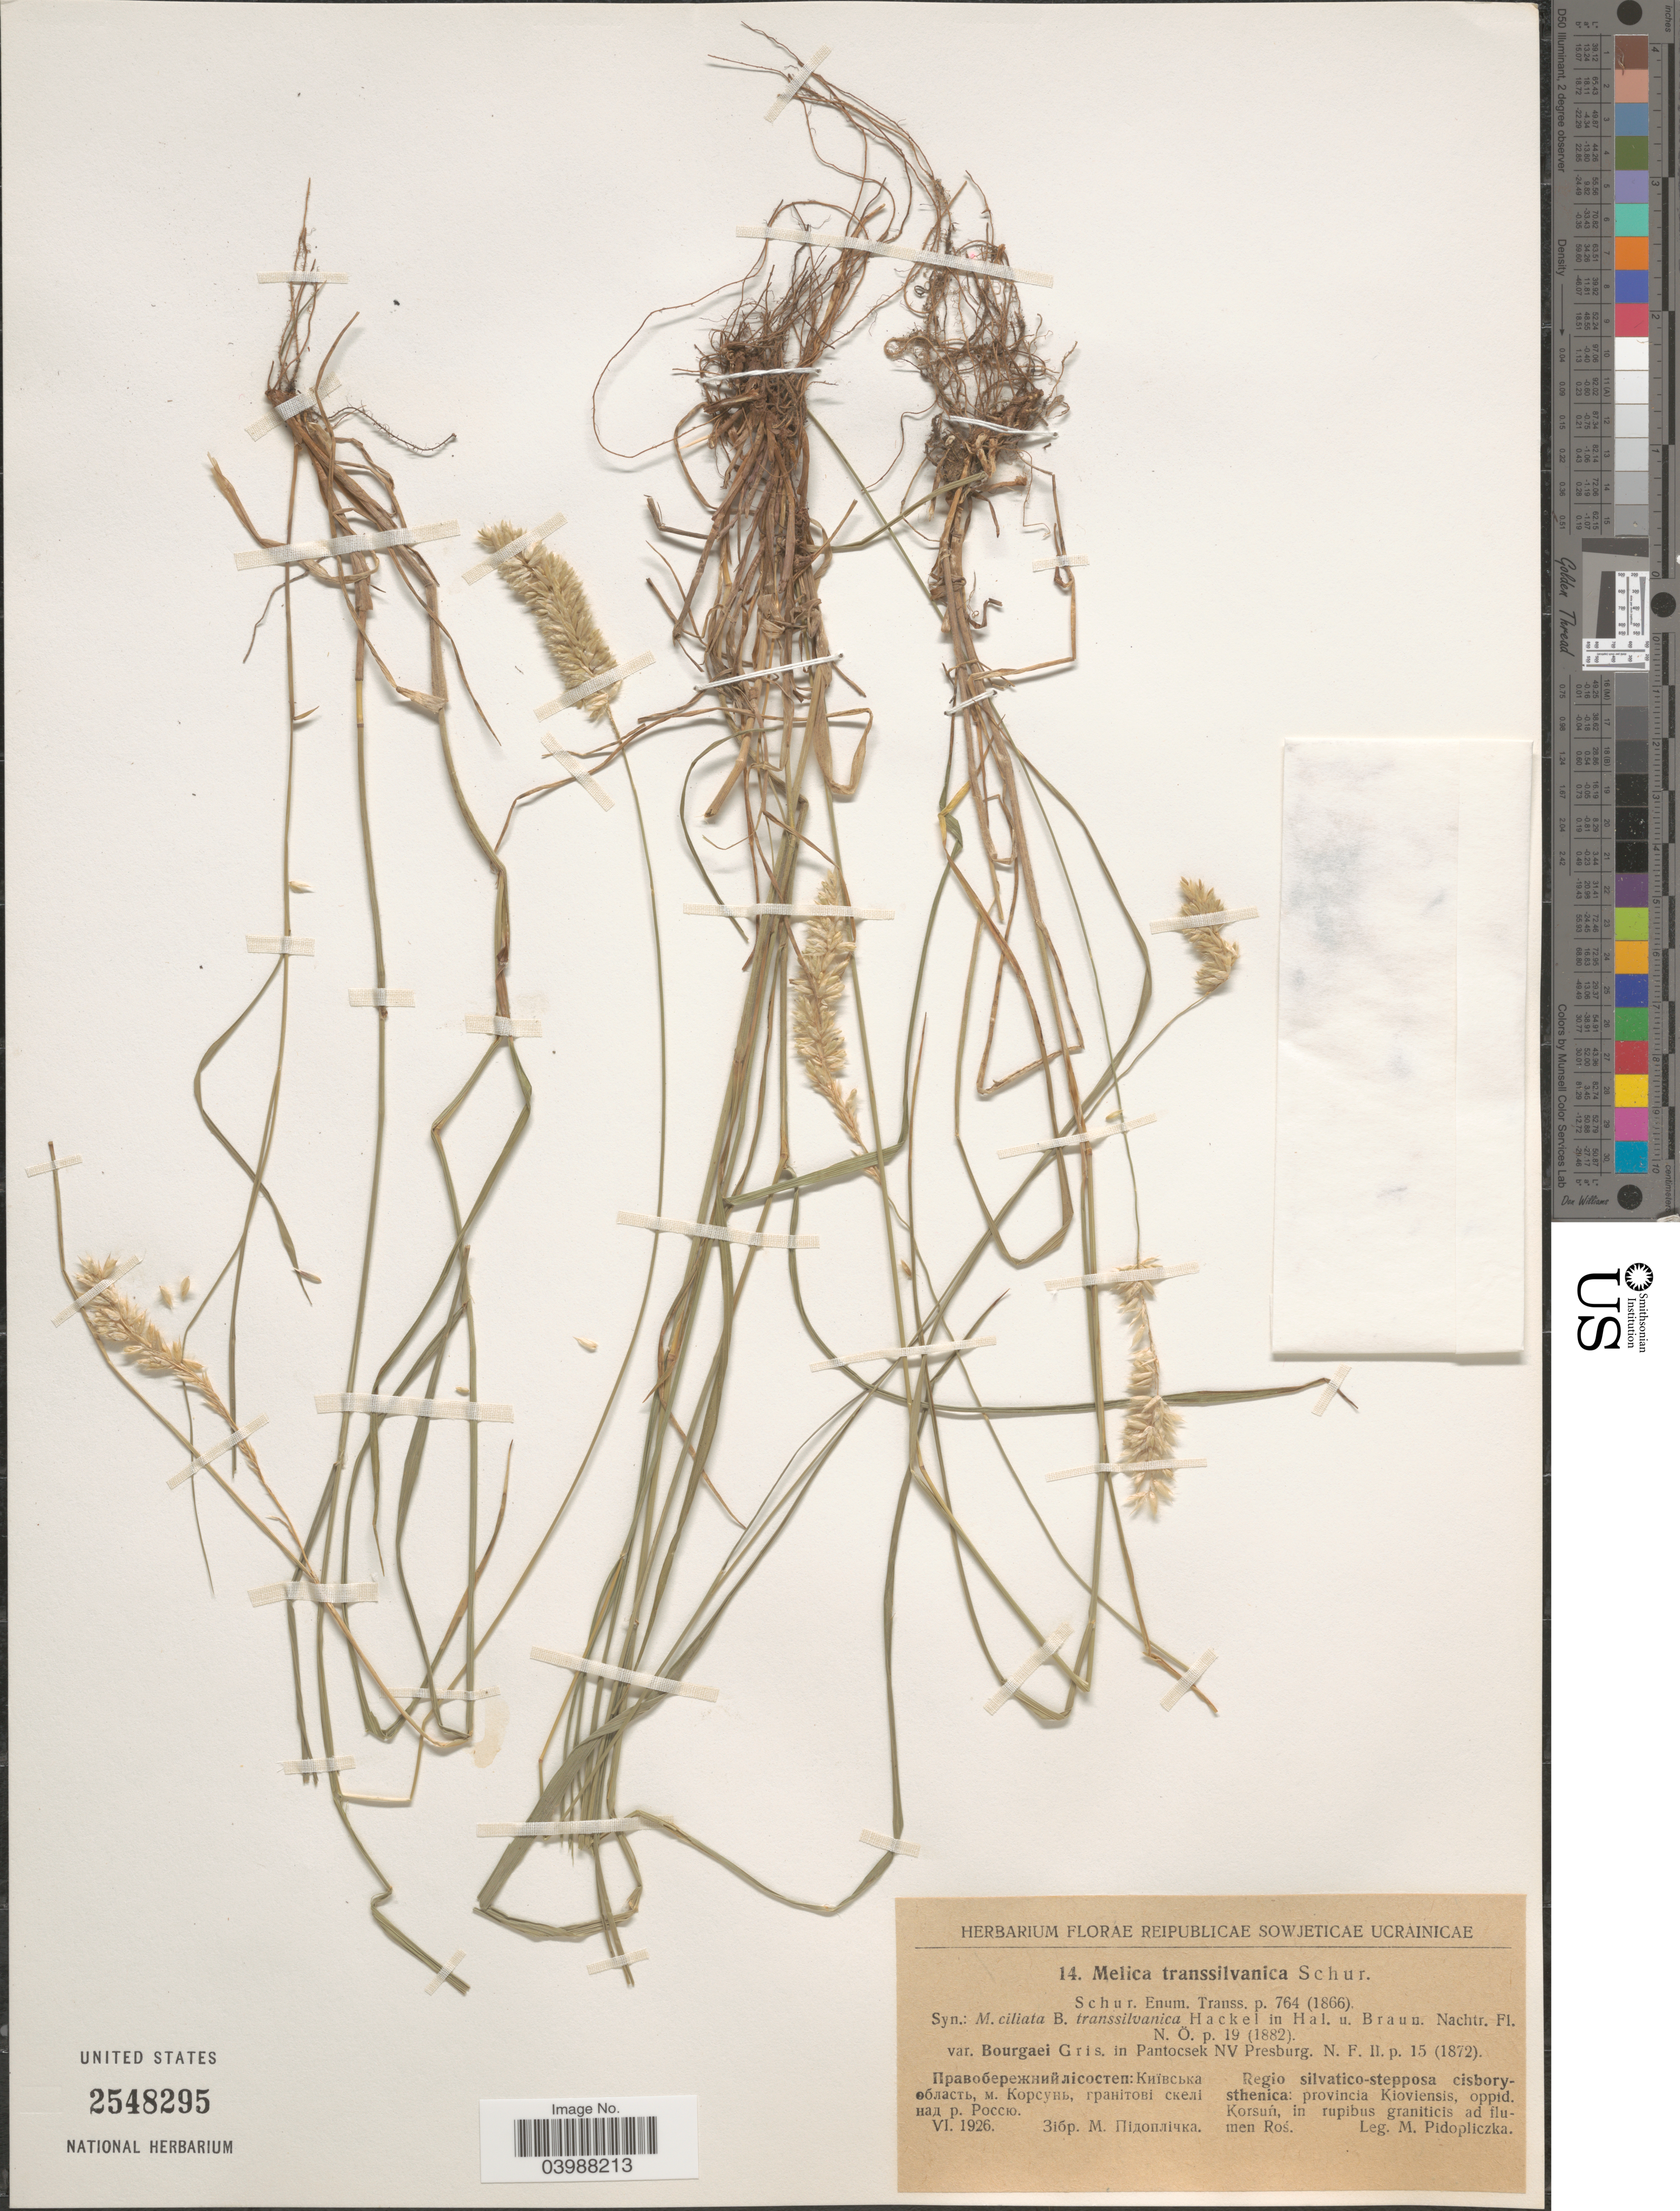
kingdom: Plantae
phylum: Tracheophyta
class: Liliopsida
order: Poales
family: Poaceae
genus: Melica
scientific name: Melica transsilvanica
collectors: M. Pidopliczka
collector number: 14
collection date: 1926-06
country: Ukraine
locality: Reipublicae Sowjeticae Ucrainicae. Regio silvatico-stepposa cisbory-sthenica: provincia Kioviensis, oppid. Korsún, in rupibus graniticis ad flumen Ros.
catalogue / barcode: US 2548295